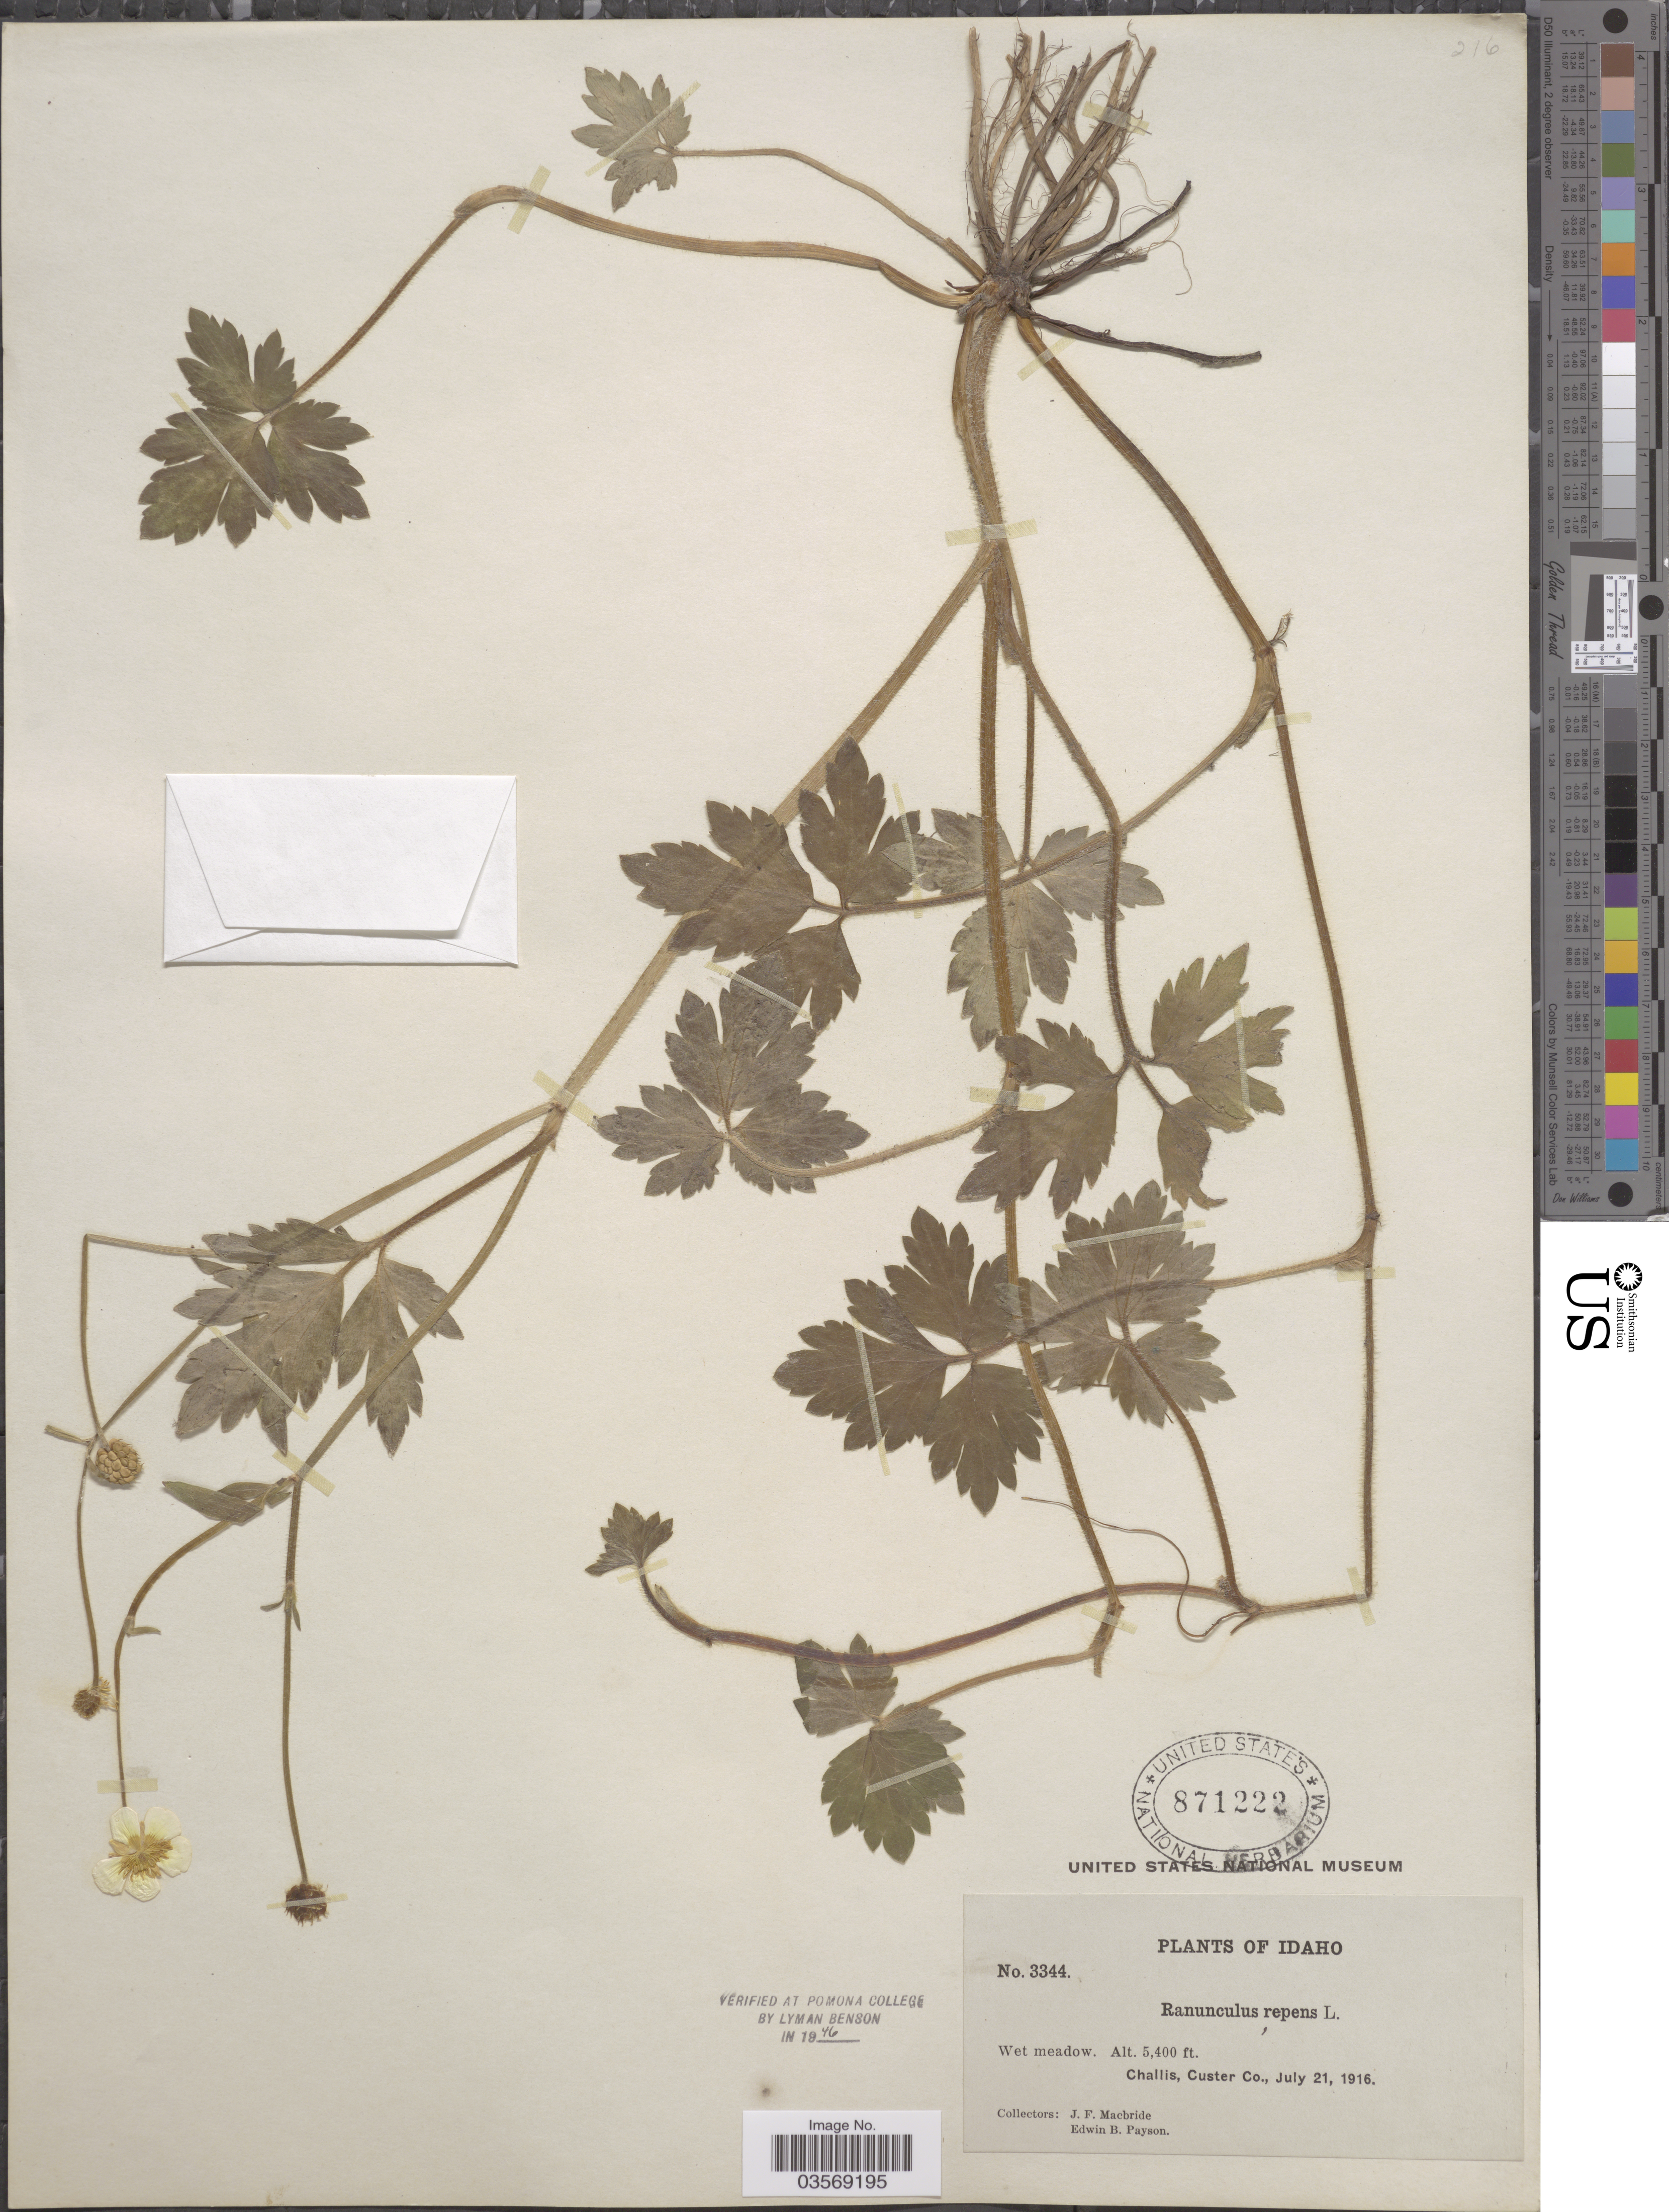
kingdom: Plantae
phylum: Tracheophyta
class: Magnoliopsida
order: Ranunculales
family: Ranunculaceae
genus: Ranunculus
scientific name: Ranunculus repens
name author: L.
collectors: J. F. Macbride & E. B. Payson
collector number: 3344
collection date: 1916-07-21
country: United States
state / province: Idaho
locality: Challis, Custer Co.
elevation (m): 1646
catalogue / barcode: US 871222